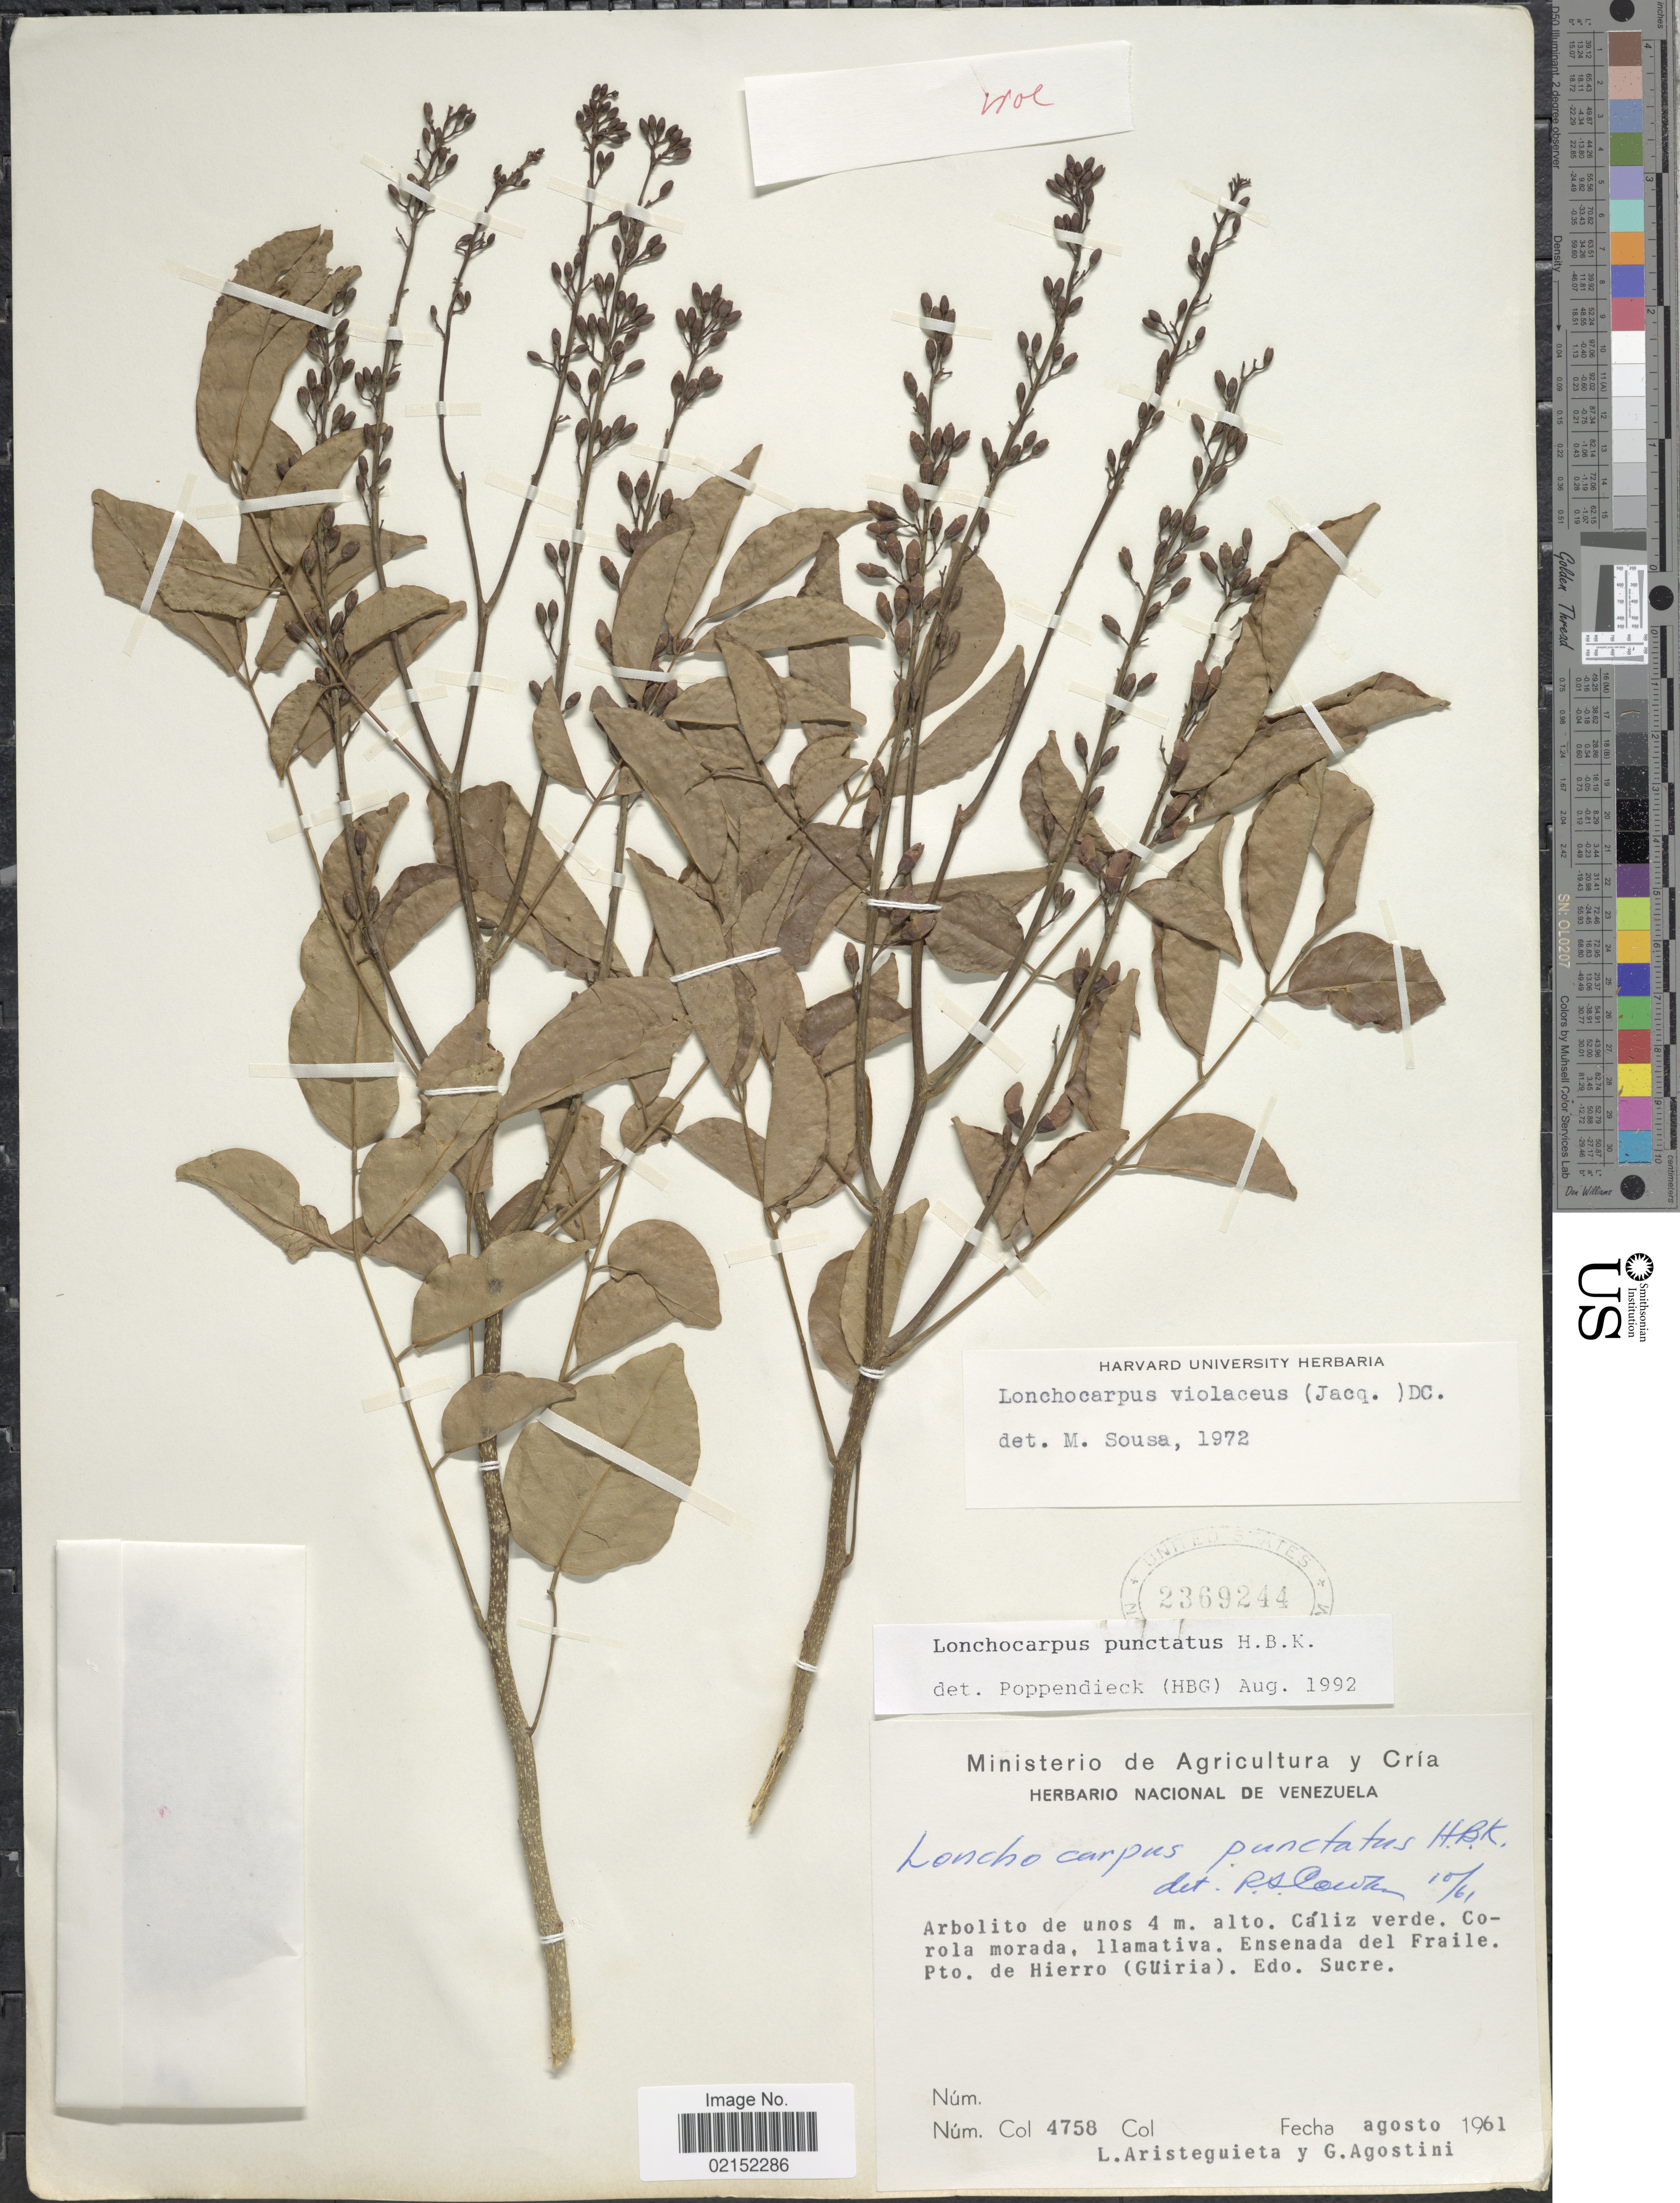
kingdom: Plantae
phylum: Tracheophyta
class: Magnoliopsida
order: Fabales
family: Fabaceae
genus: Lonchocarpus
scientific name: Lonchocarpus punctatus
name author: Kunth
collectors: L. Aristeguieta & G. Agostini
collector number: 4758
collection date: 1961-08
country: Venezuela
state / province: Sucre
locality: Arbolitos de unos 4 m. alto. Caliz verde, Corola morada, llamativa, Ensenada del Fraile, Pto. de Hierro (Guiria)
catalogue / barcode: US 2369244